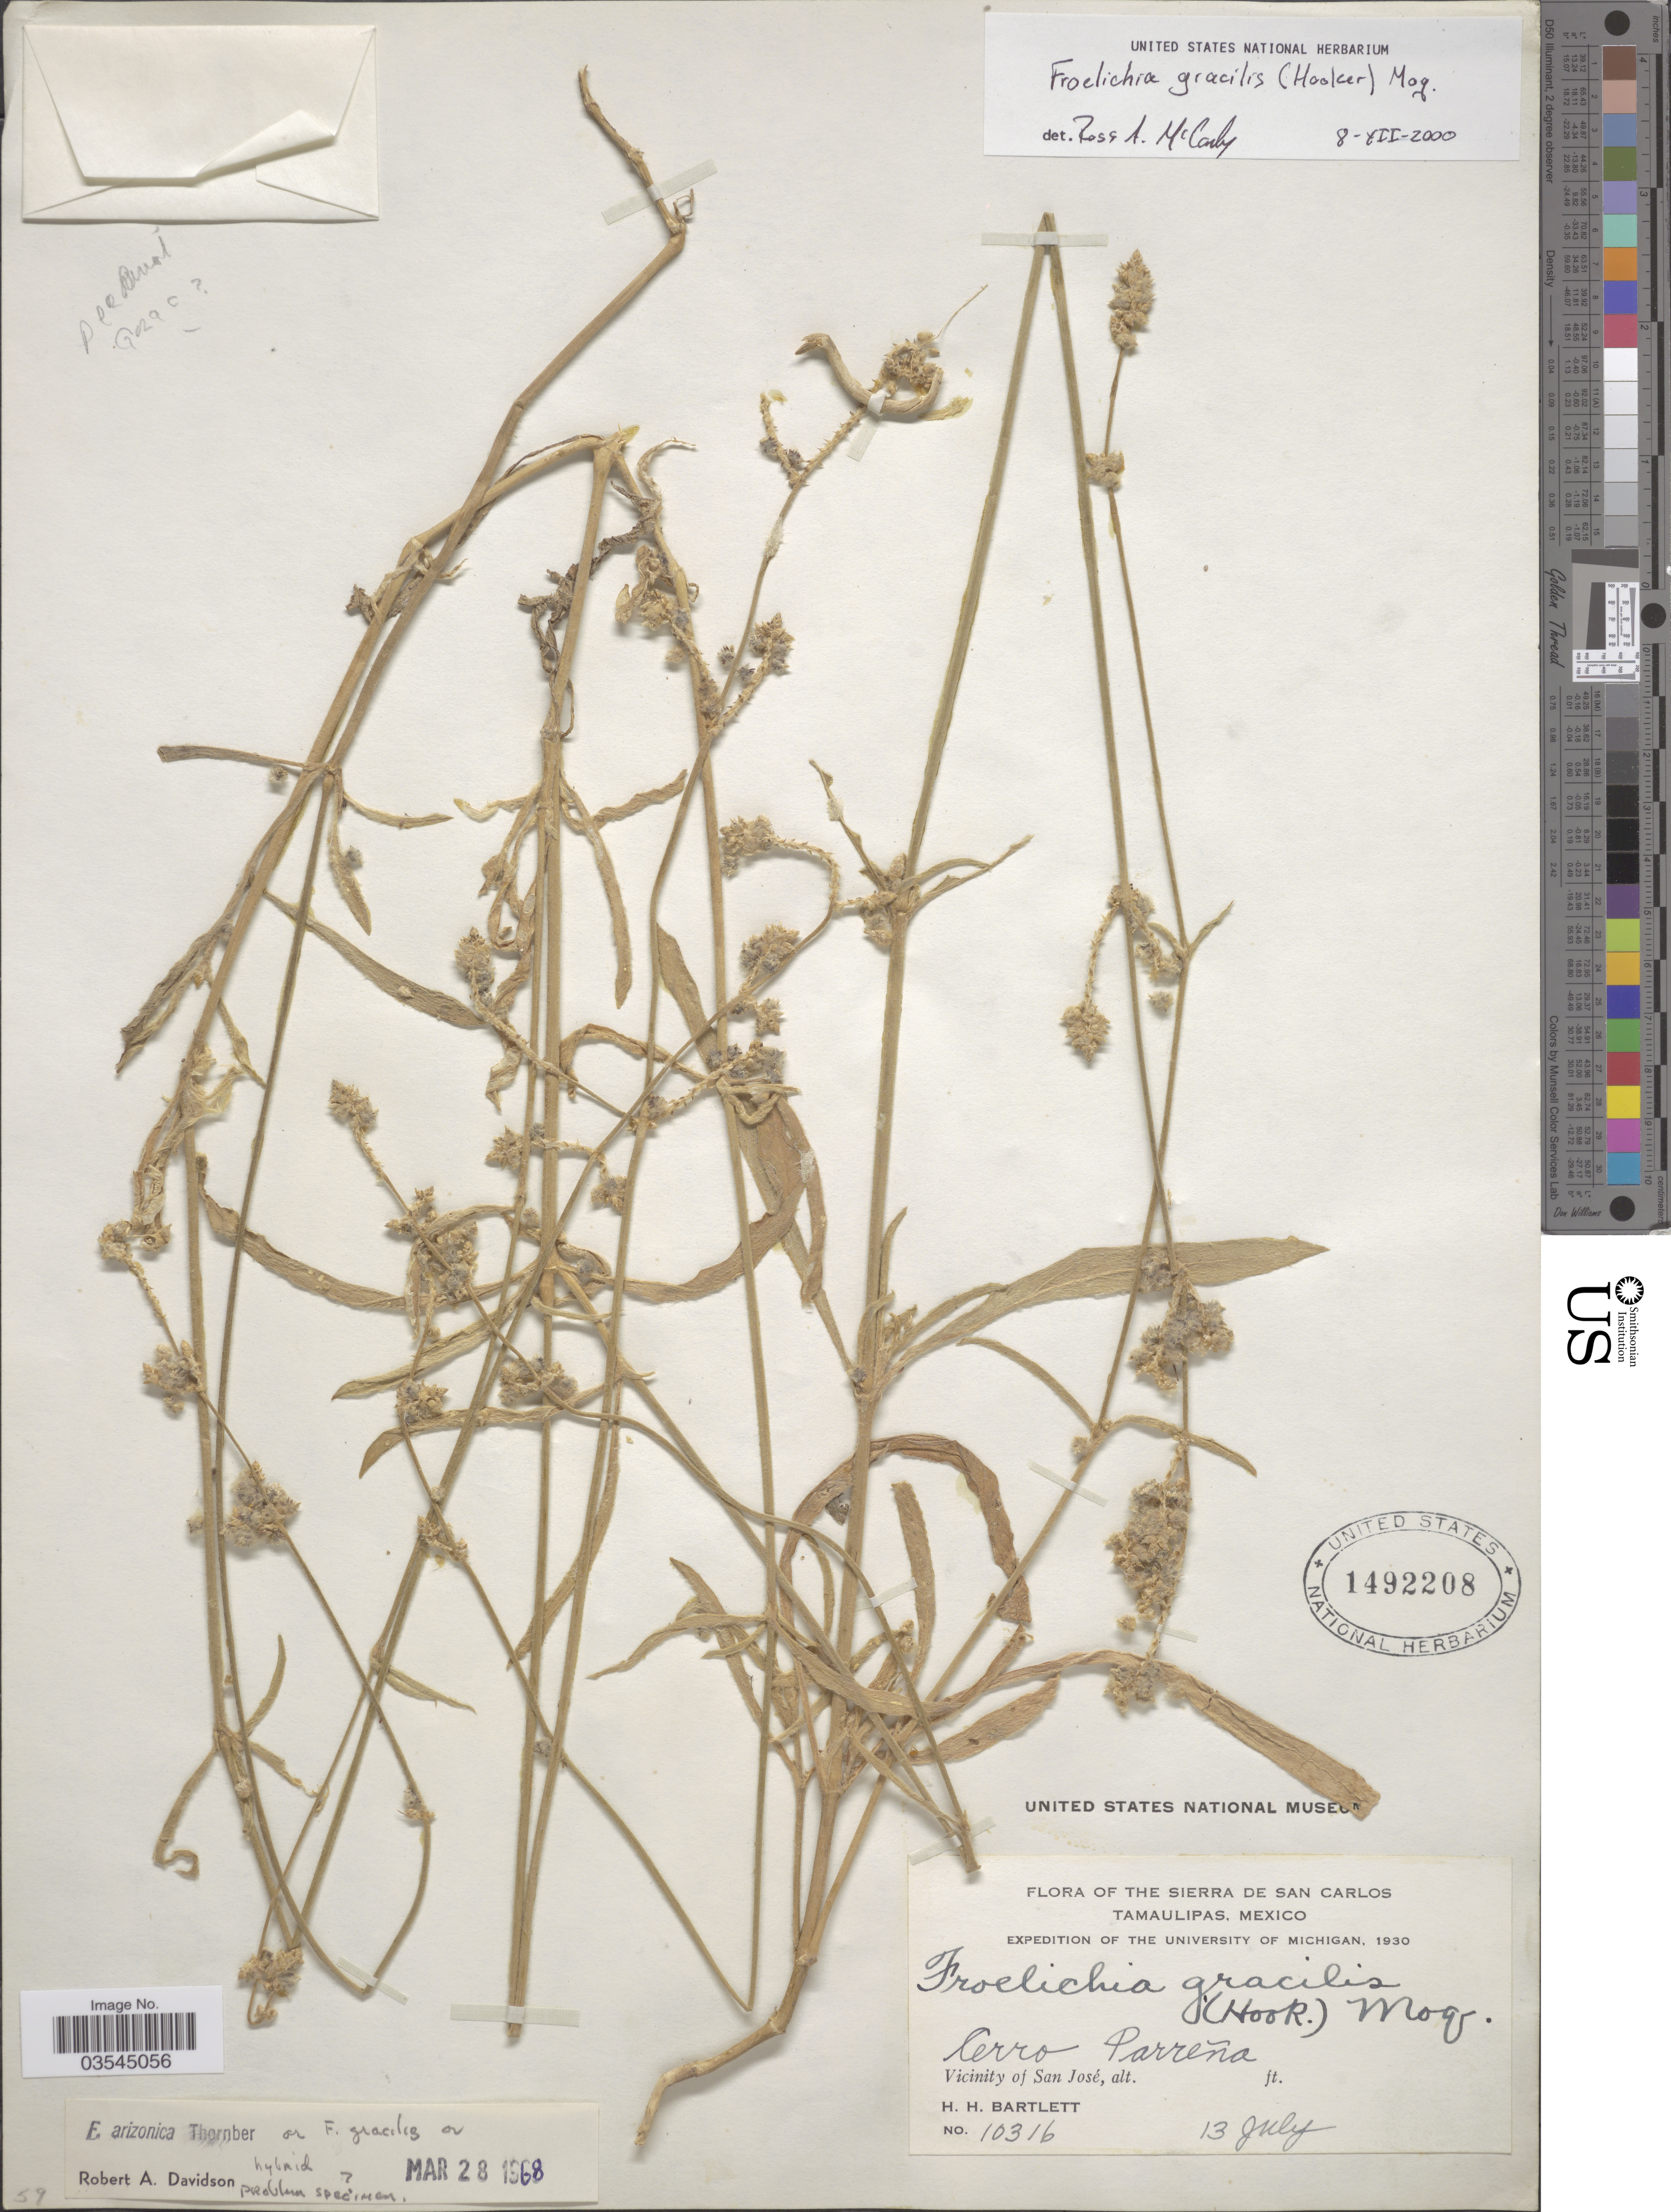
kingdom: Plantae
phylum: Tracheophyta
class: Magnoliopsida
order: Caryophyllales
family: Amaranthaceae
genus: Froelichia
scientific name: Froelichia gracilis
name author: (Hook.) Moq.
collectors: H. H. Bartlett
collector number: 10316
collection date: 1930-07-13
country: Mexico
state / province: Tamaulipas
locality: Sierra de San Carlos. Cerro Parreña. Vicinity of San José.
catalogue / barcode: US 1492208